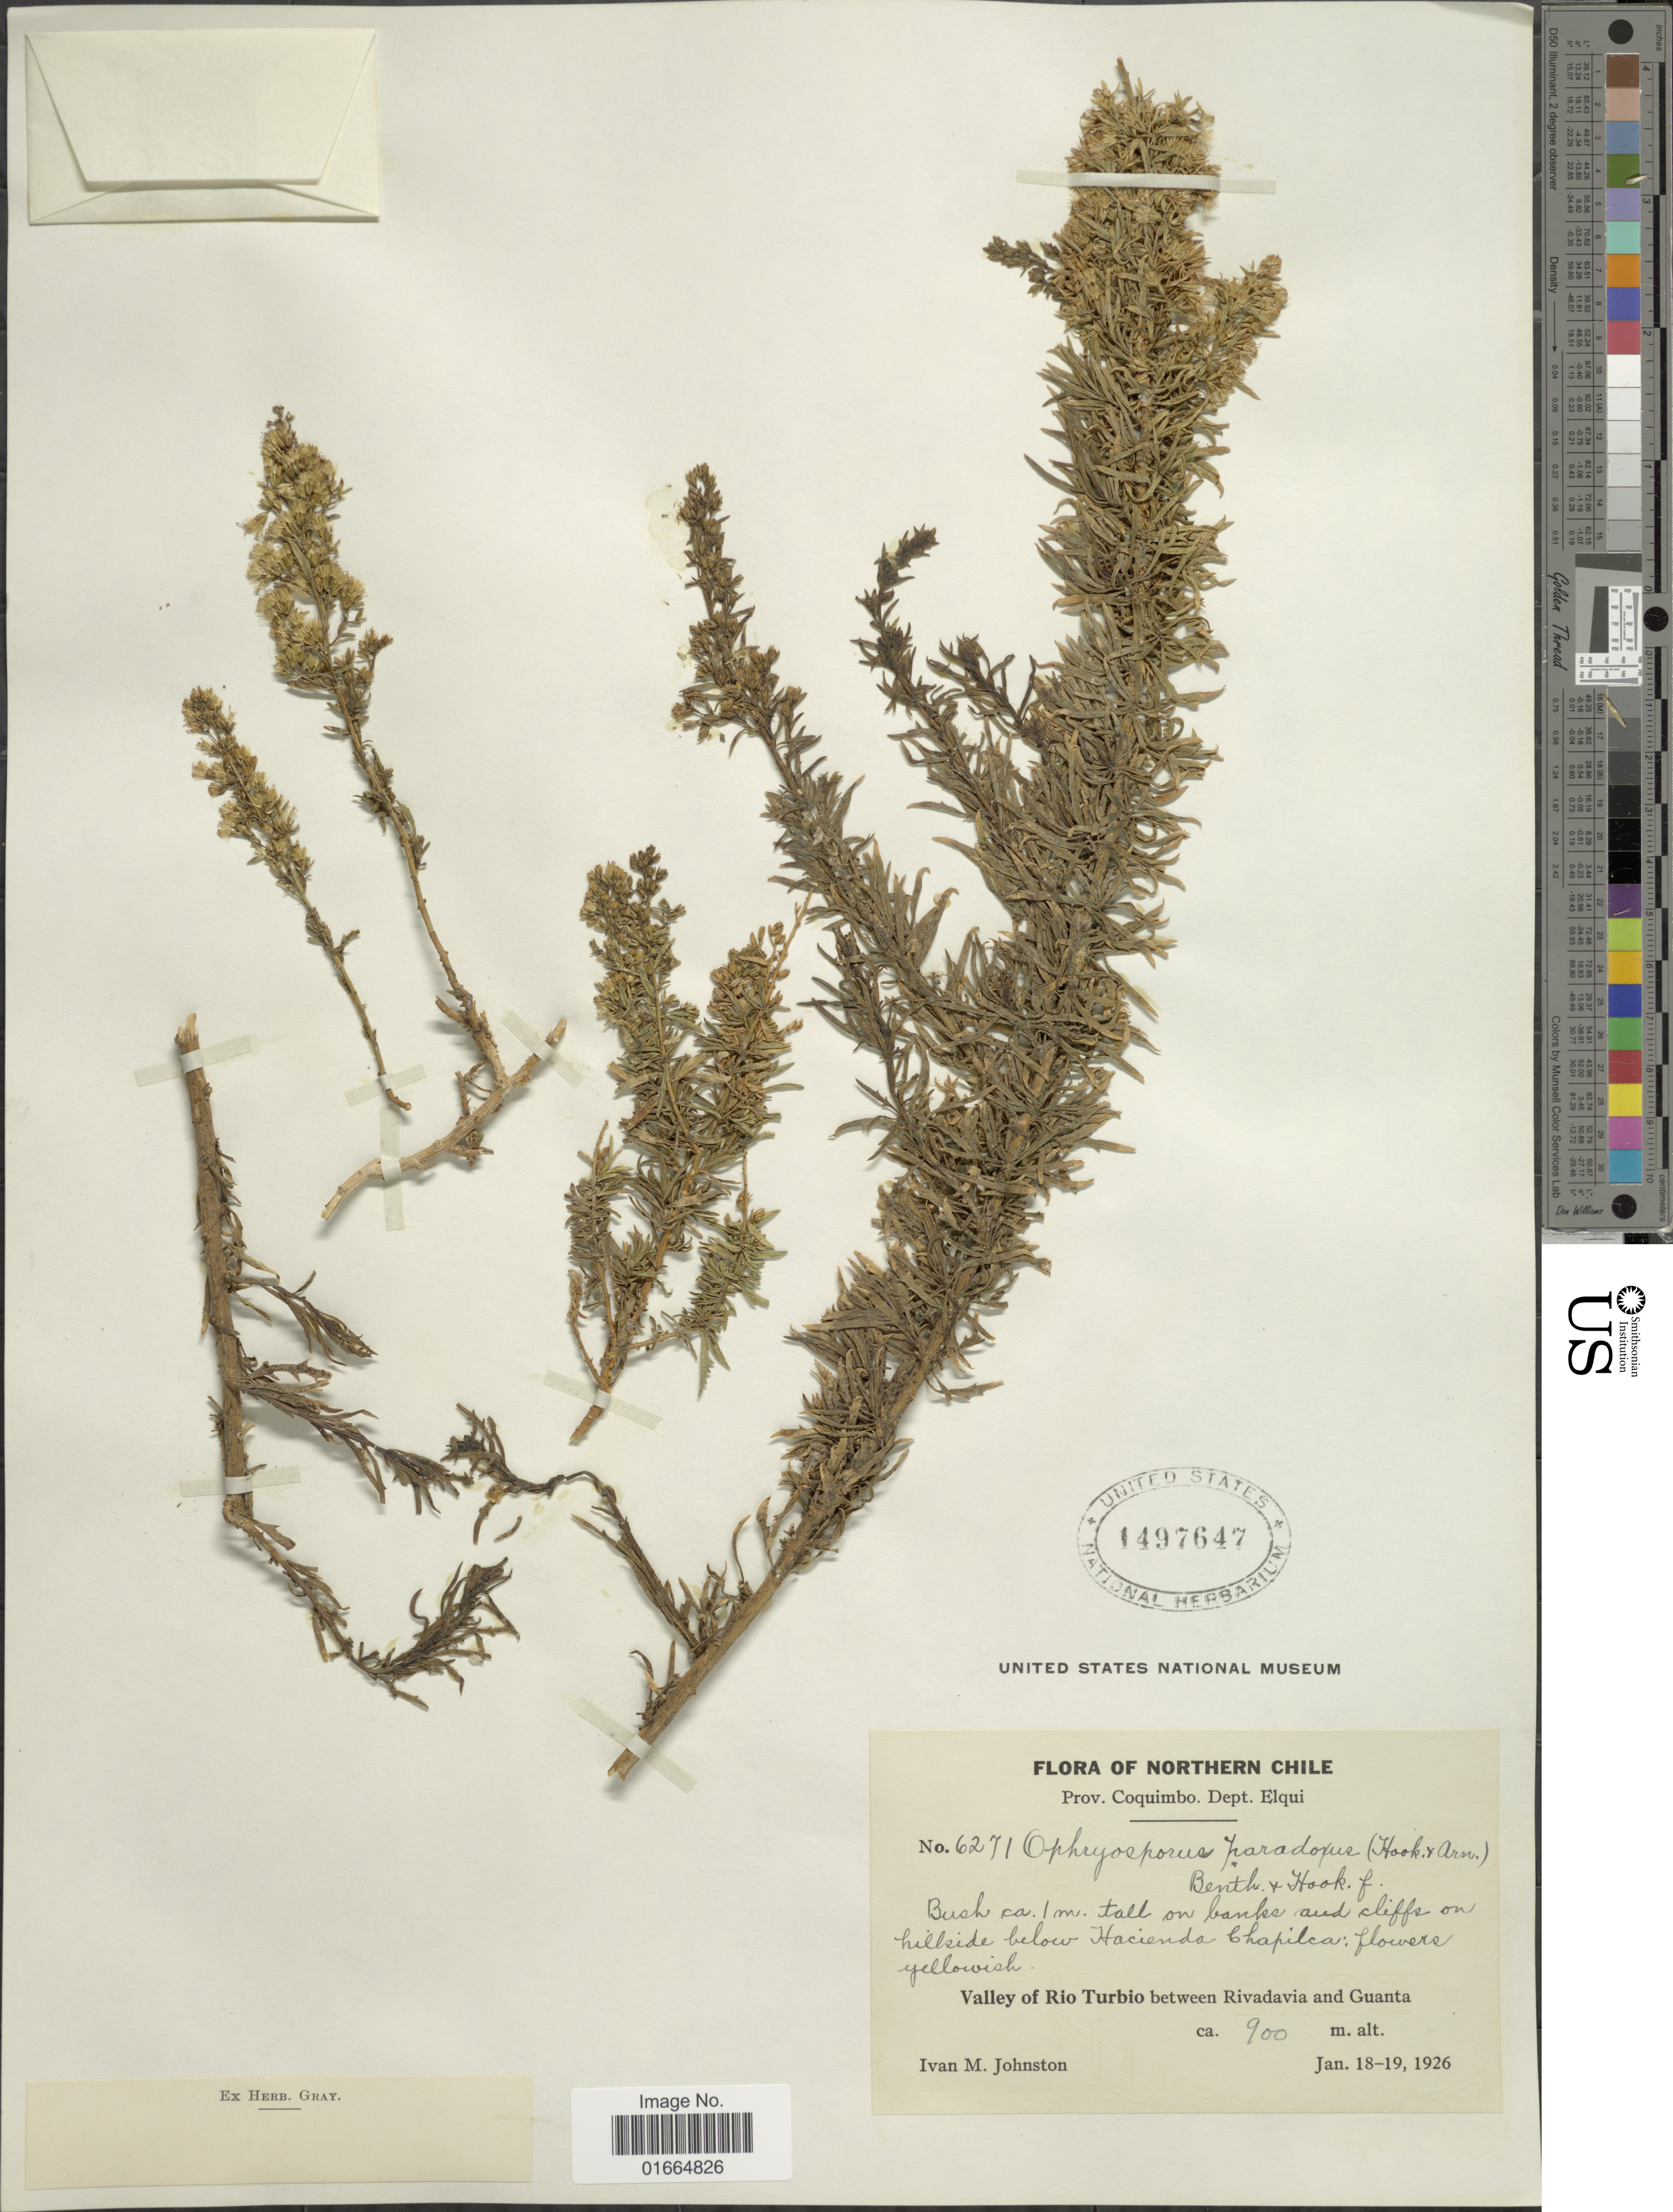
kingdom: Plantae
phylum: Tracheophyta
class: Magnoliopsida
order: Asterales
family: Asteraceae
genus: Ophryosporus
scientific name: Ophryosporus paradoxus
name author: (Hook. & Arn.) Benth. & Hook. f. ex B.D. Jacks.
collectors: I.M. Johnston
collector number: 6271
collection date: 1926-01-18/1926-01-19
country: Chile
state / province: Coquimbo (IV)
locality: Northern Chile. Prov. Coquimbo. Dept. Elqui. Bush ca.1 m. tall on banks and cliffs on hillside below Hacienda Chapilca. Valley of Rio Turbio between Rivadavia and Gaunta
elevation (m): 900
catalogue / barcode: US 1497647